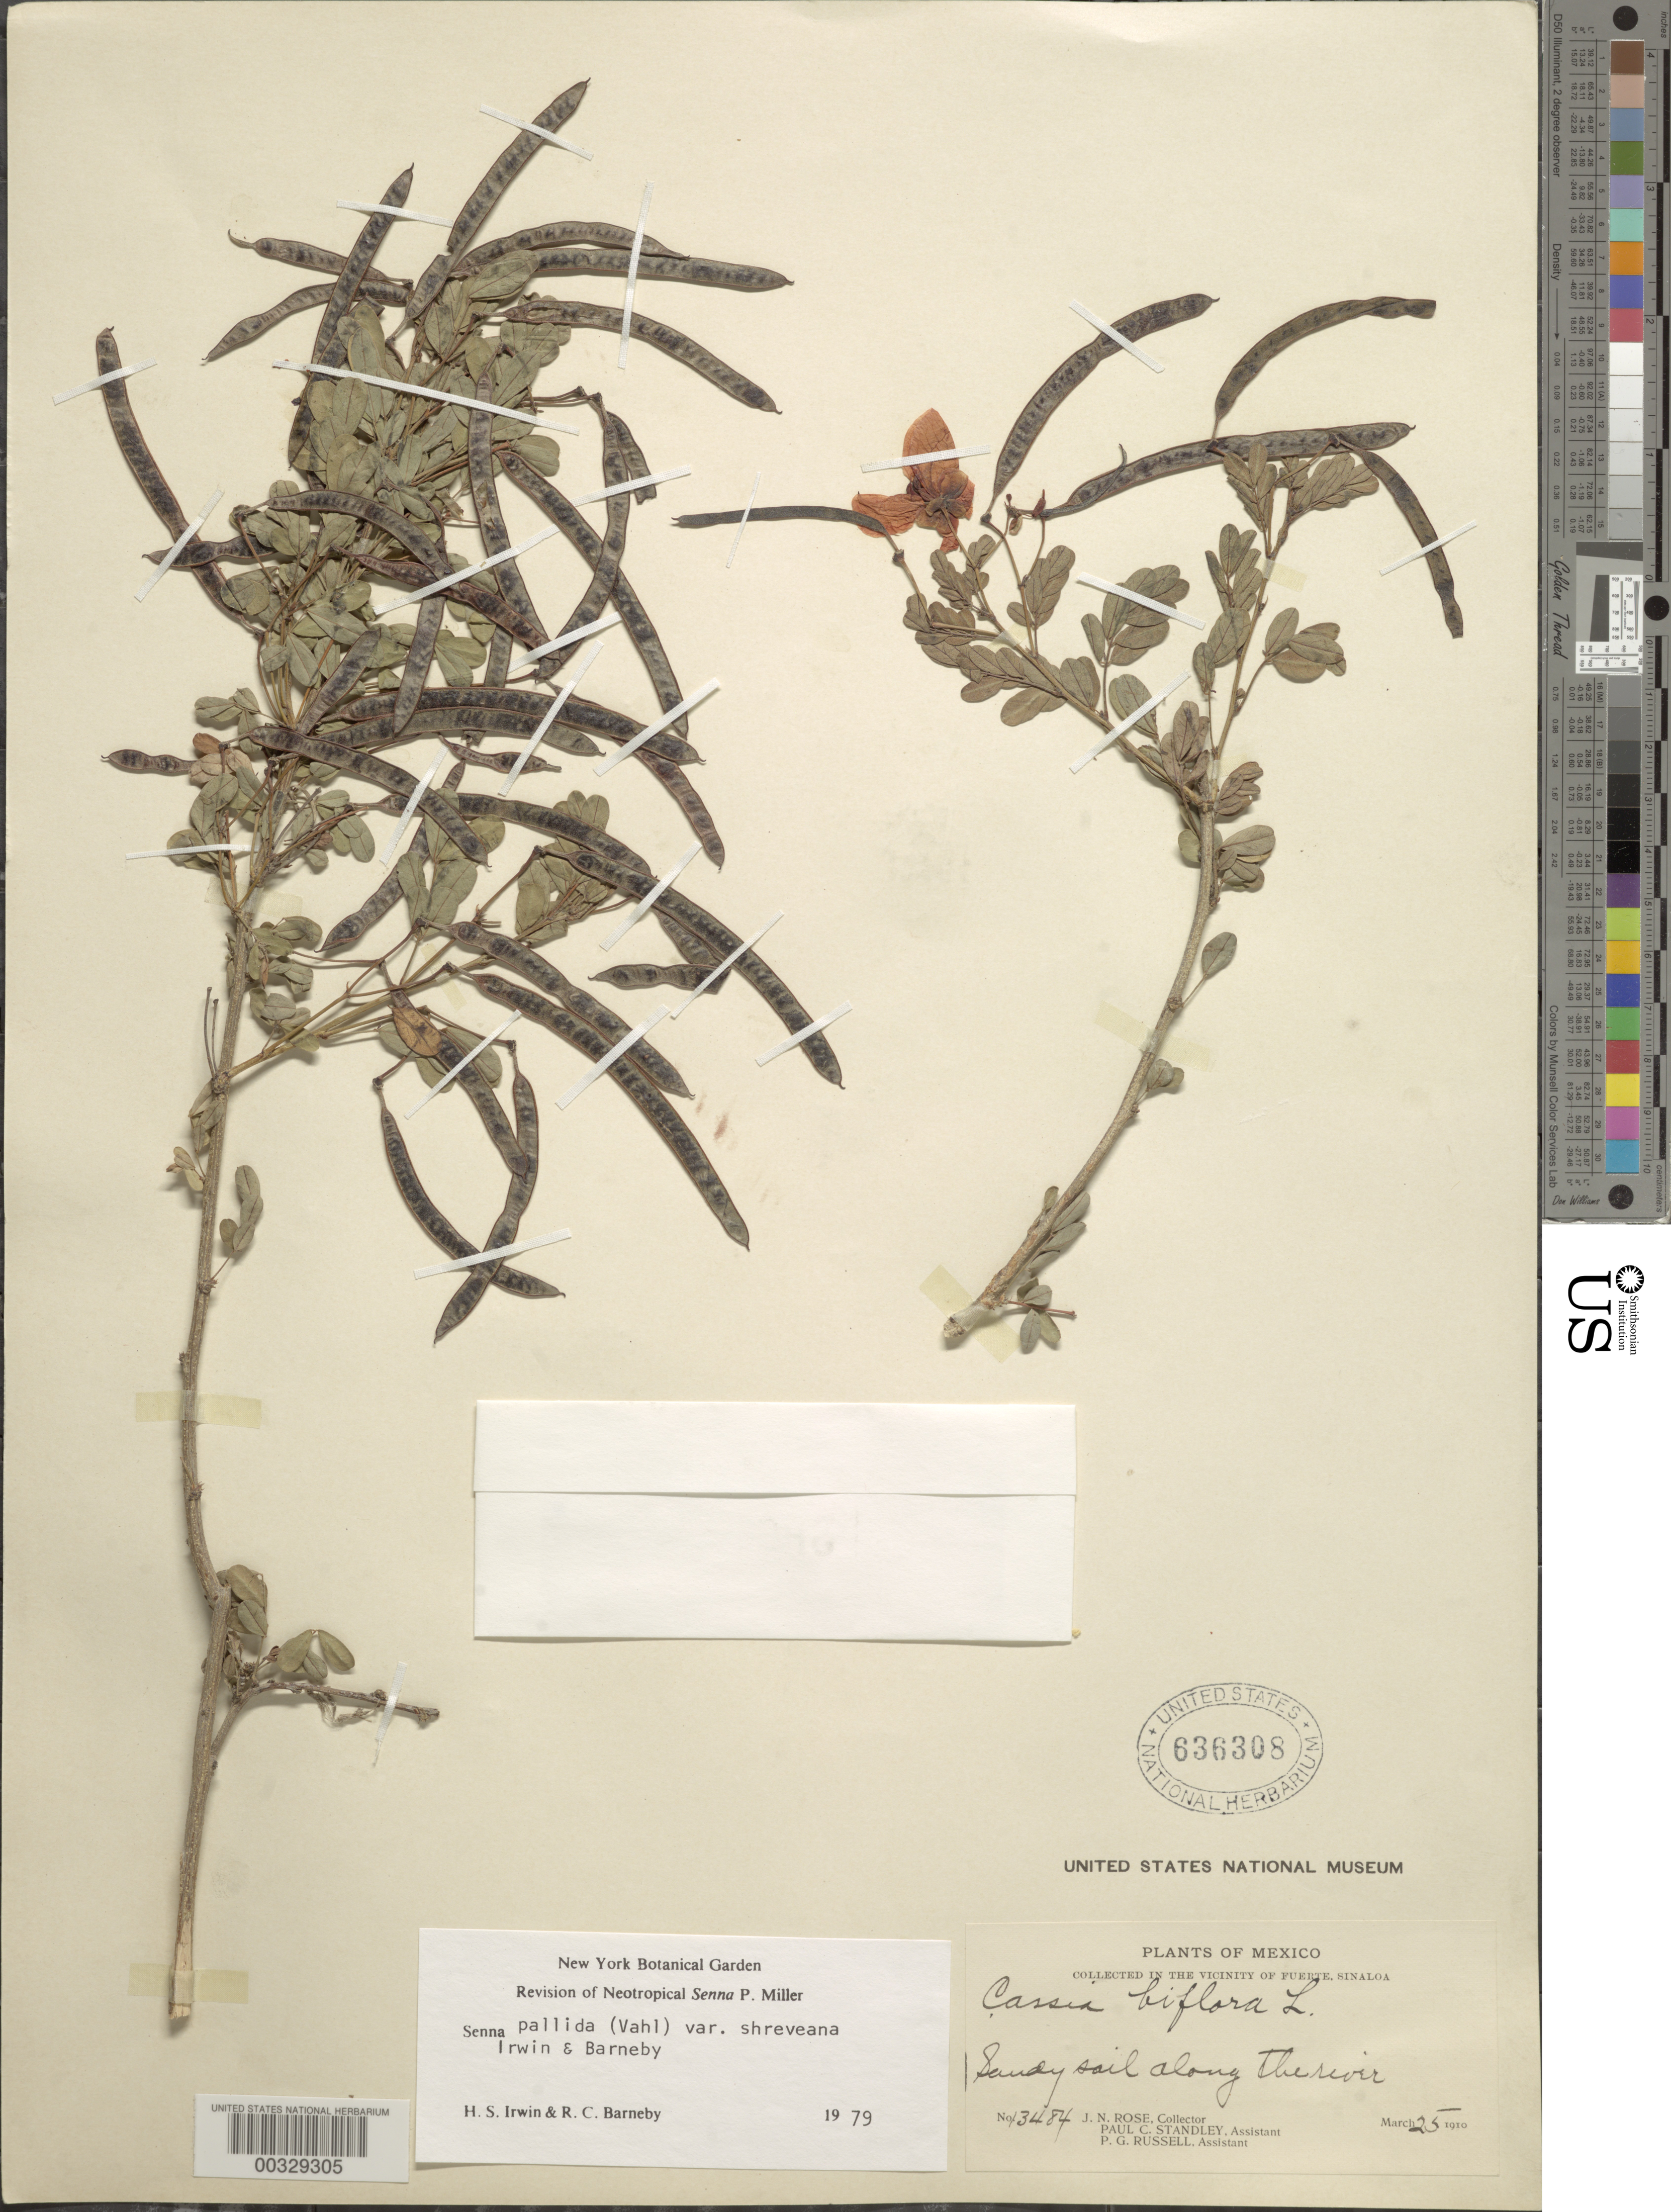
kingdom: Plantae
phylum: Tracheophyta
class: Magnoliopsida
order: Fabales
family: Fabaceae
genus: Senna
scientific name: Senna pallida var. shreveana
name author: H.S. Irwin & Barneby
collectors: J. N. Rose, P. C. Standley & P. G. Russell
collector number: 13484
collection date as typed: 25 Mar 1910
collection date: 1910-03-25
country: Mexico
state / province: Sinaloa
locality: Fuerte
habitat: Sandy soil along the river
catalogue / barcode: US 636308